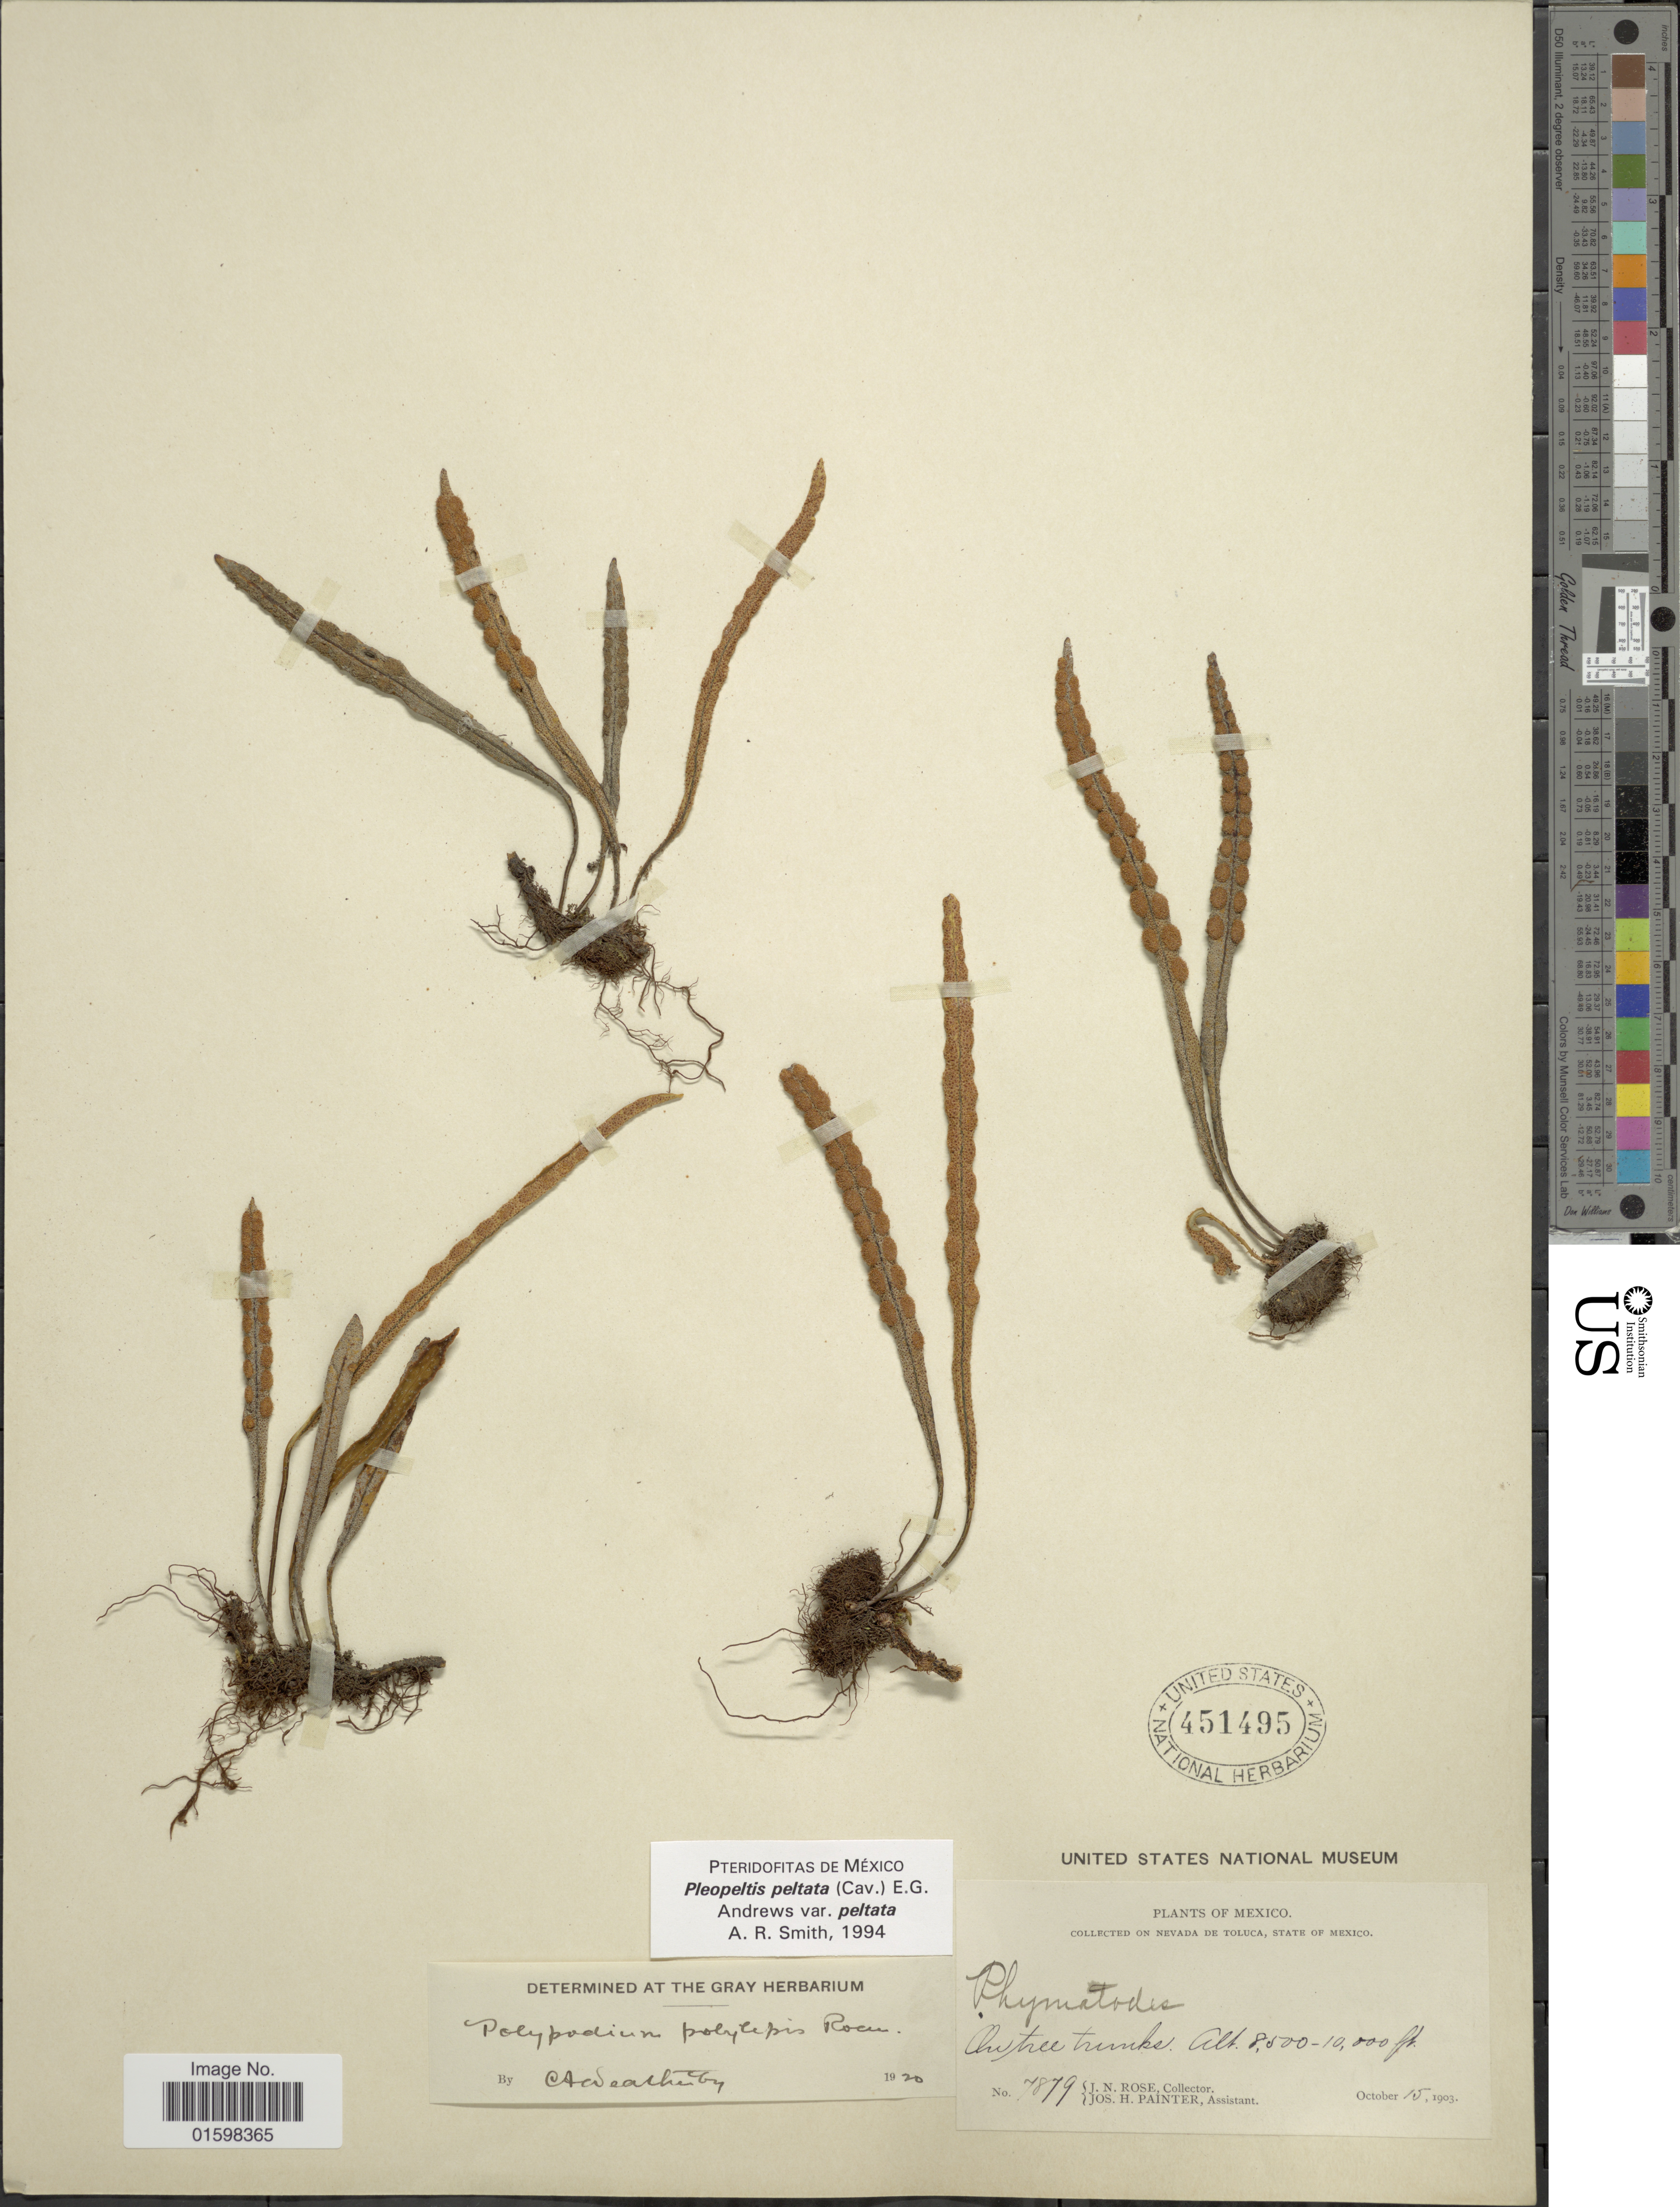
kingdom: Plantae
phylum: Tracheophyta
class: Polypodiopsida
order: Polypodiales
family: Polypodiaceae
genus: Pleopeltis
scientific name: Pleopeltis polylepis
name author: (Roem. ex Kunze) T. Moore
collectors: J. N. Rose & J. H. Painter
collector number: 7879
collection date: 1903-10-15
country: Mexico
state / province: México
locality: Nevada de Toluca, State of Mexico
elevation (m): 2591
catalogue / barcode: US 451495